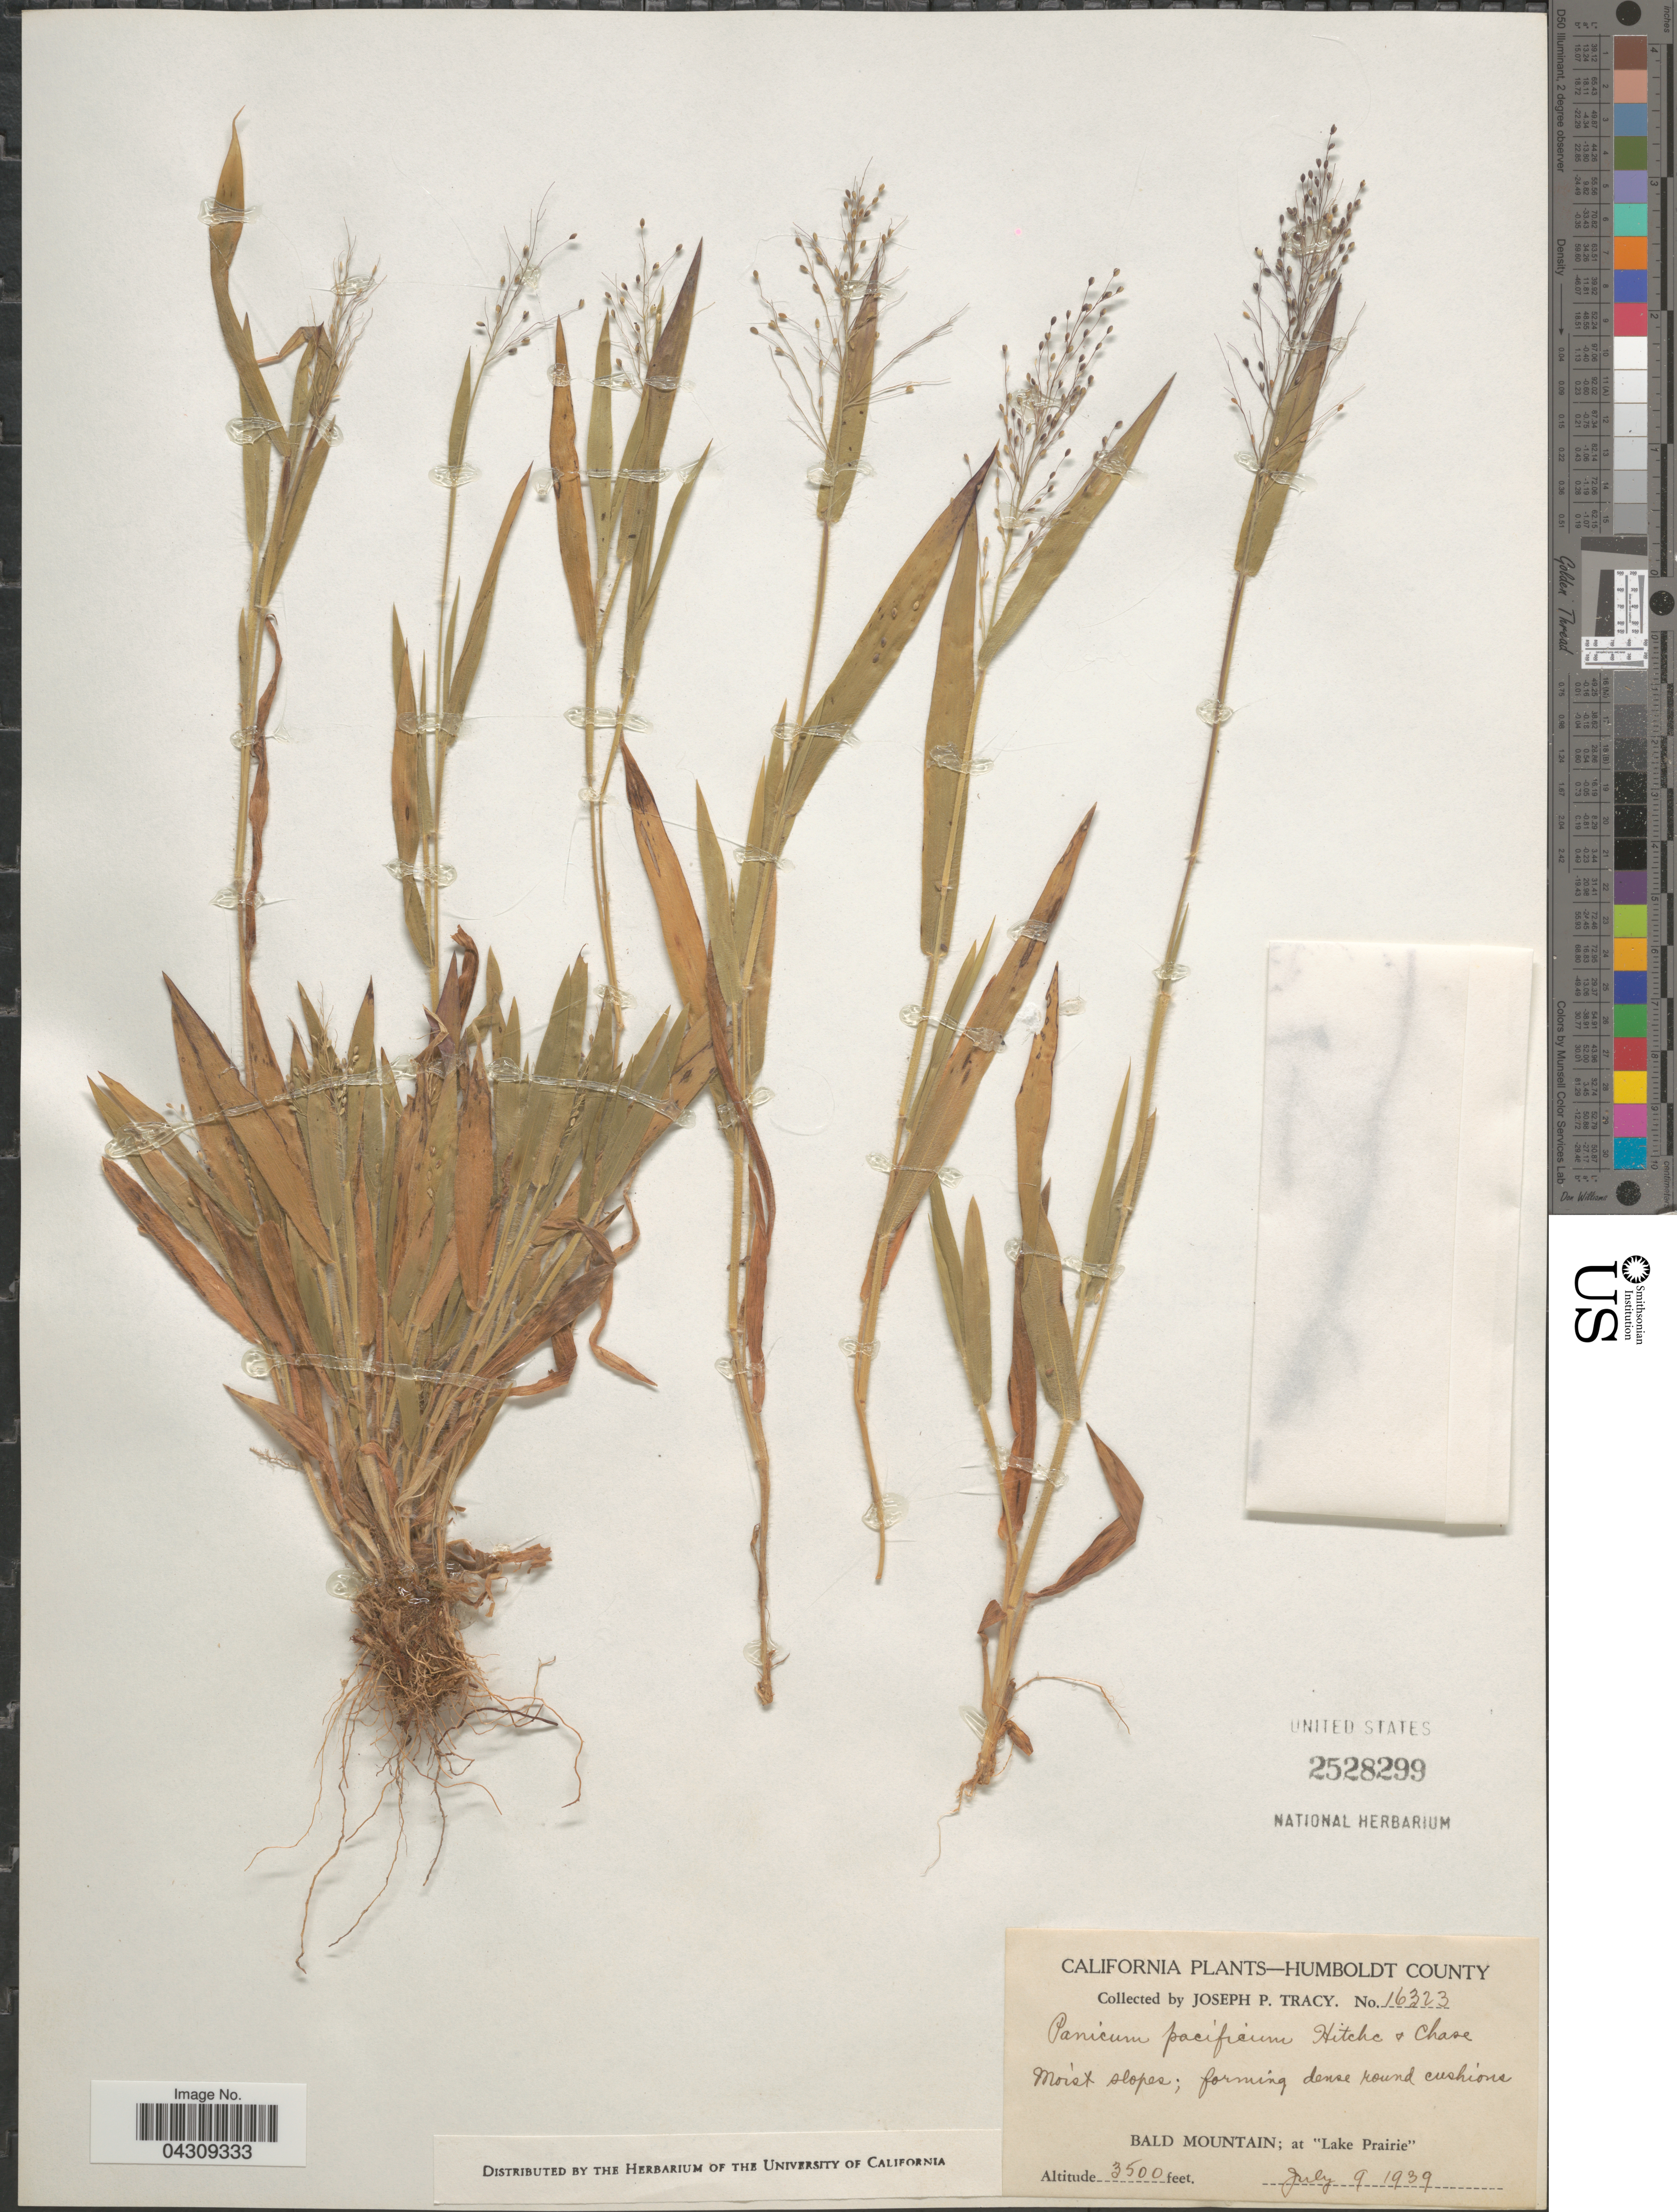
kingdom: Plantae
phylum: Tracheophyta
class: Liliopsida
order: Poales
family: Poaceae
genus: Dichanthelium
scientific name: Dichanthelium acuminatum var. acuminatum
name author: (Sw.) Gould & C.A. Clark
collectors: J. Tracy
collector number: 16323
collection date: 1939-07-09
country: United States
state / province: California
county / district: Humboldt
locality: Humboldt County. Moist slopes. Bald Mountain; at "Lake Prairie".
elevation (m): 1067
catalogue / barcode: US 2528299